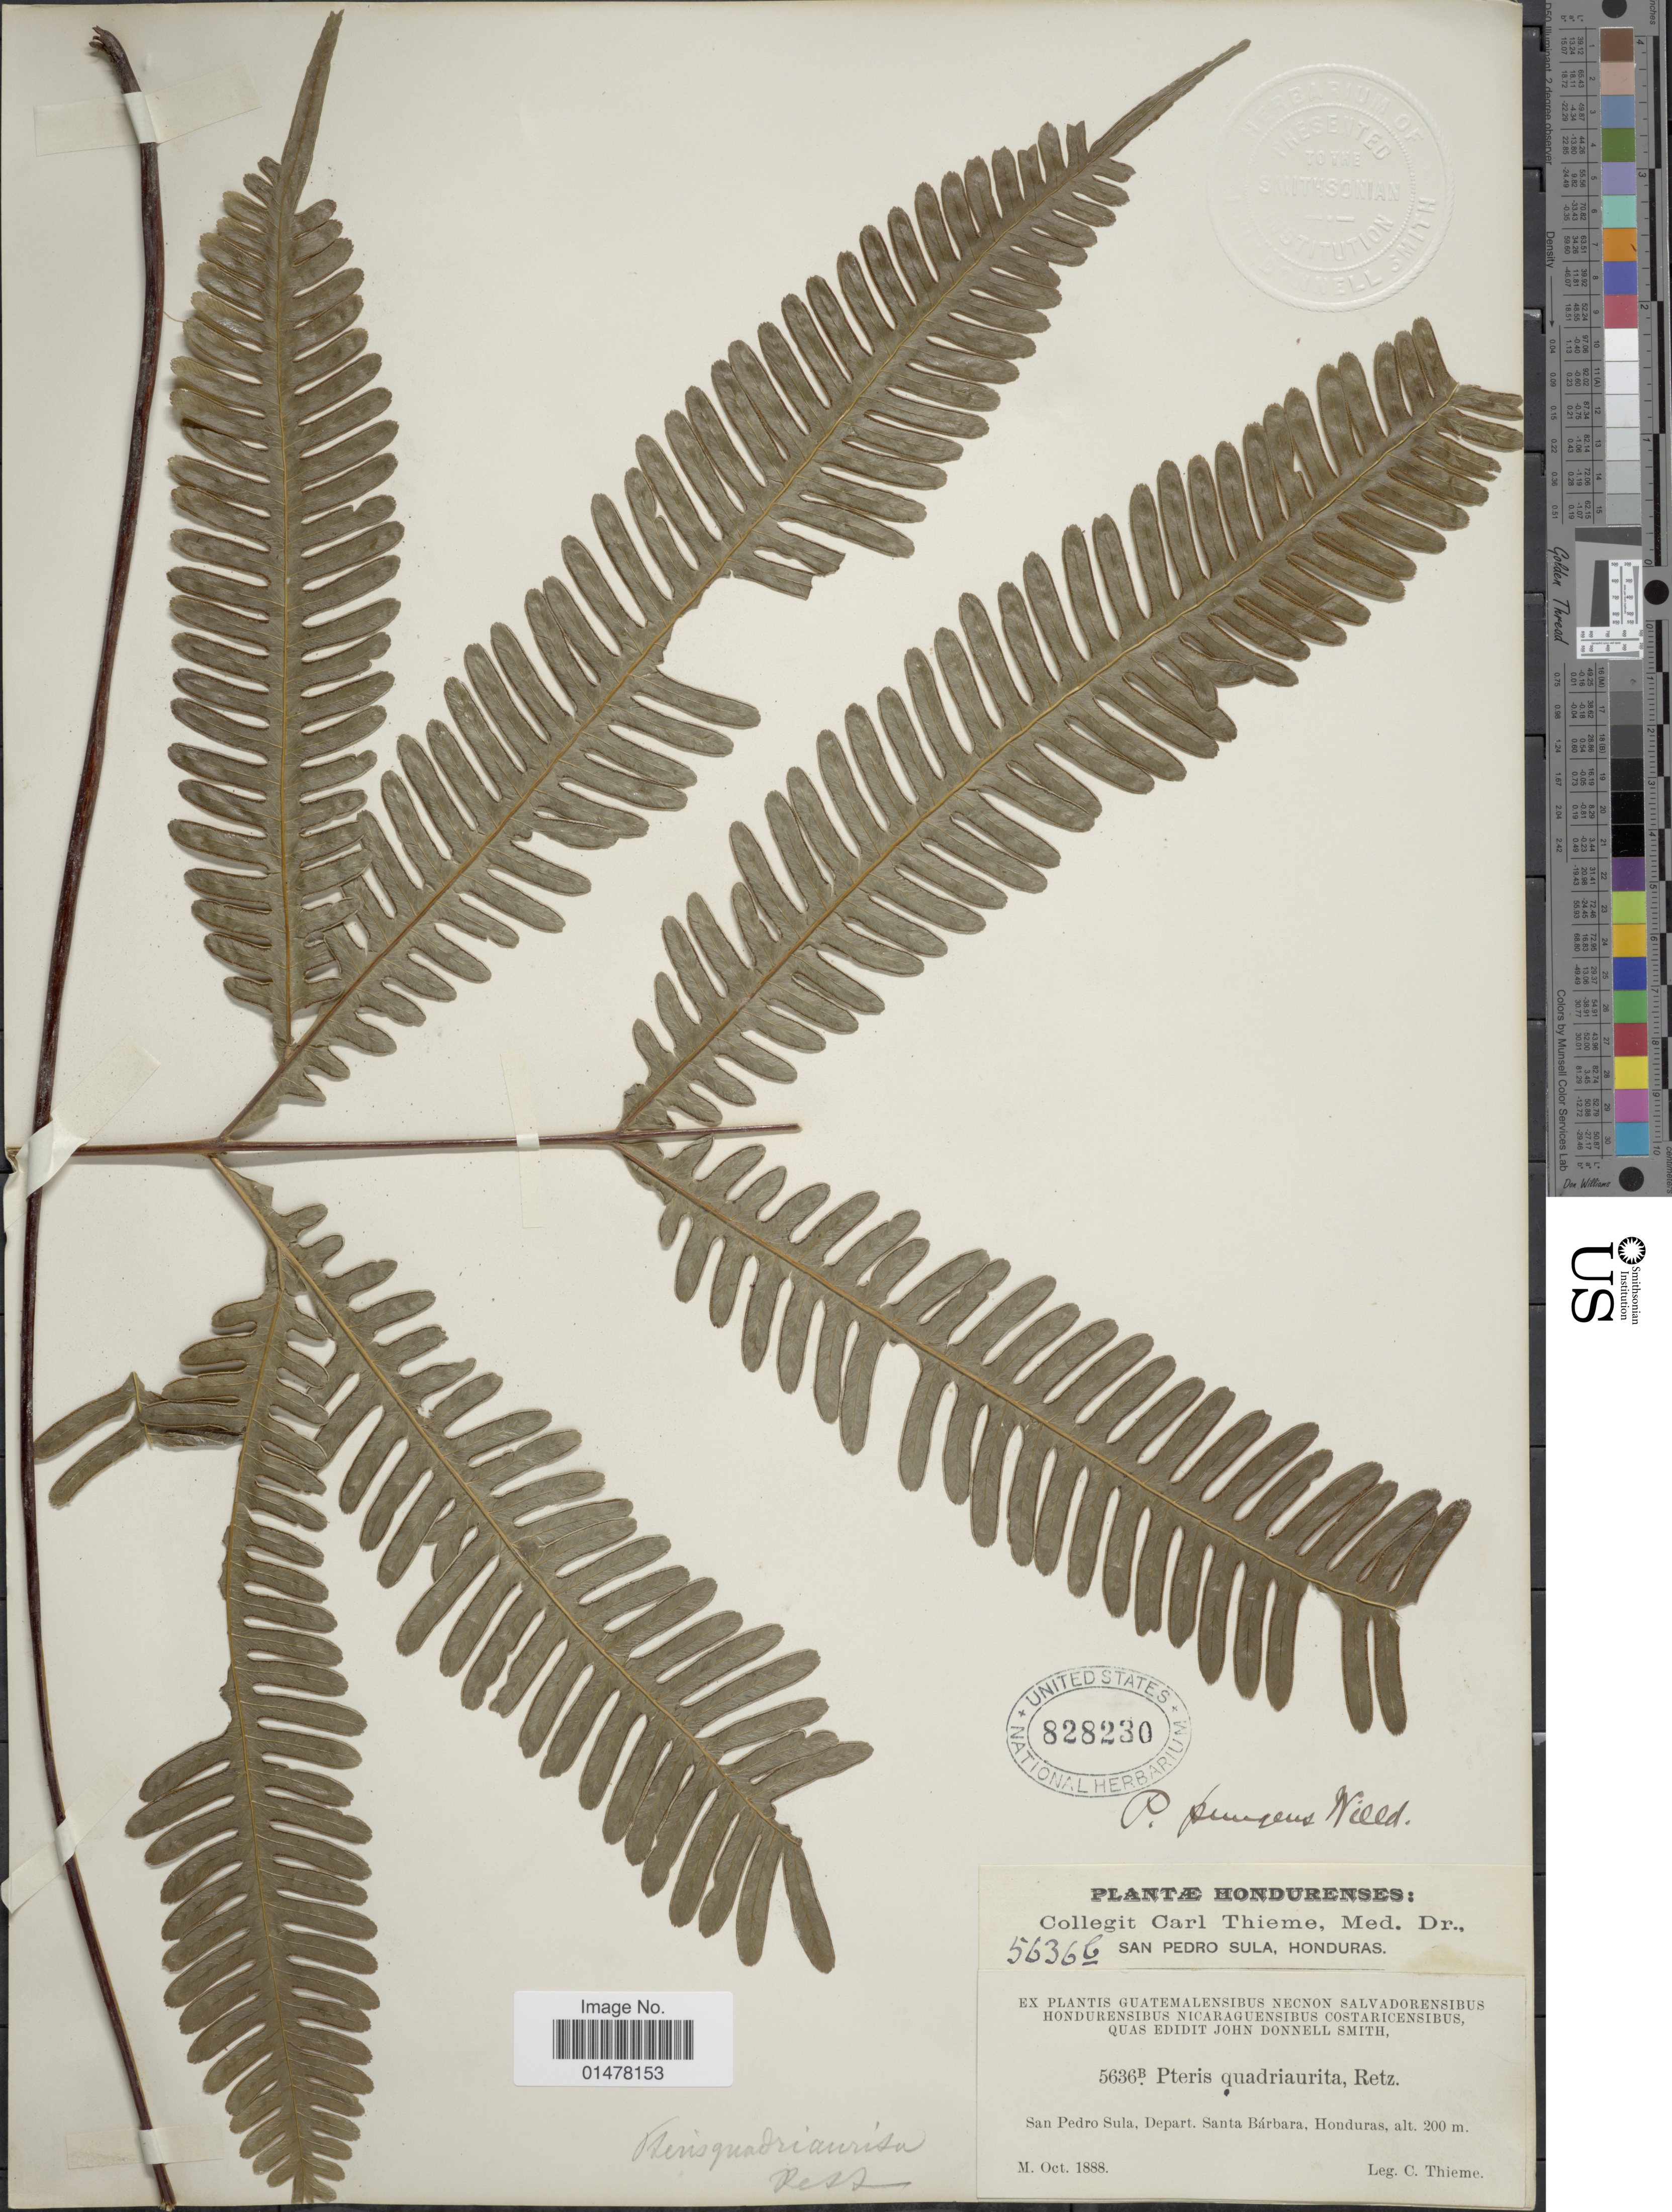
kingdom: Plantae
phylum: Tracheophyta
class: Polypodiopsida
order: Polypodiales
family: Pteridaceae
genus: Pteris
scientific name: Pteris pungens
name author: Willd.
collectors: C. Thieme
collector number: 5636B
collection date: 1888-10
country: Honduras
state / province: Santa Bárbara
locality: Plantae Hodurenses, San Pedro Sula, Depart. Santa Barbara, Honduras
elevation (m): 200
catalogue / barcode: US 828230